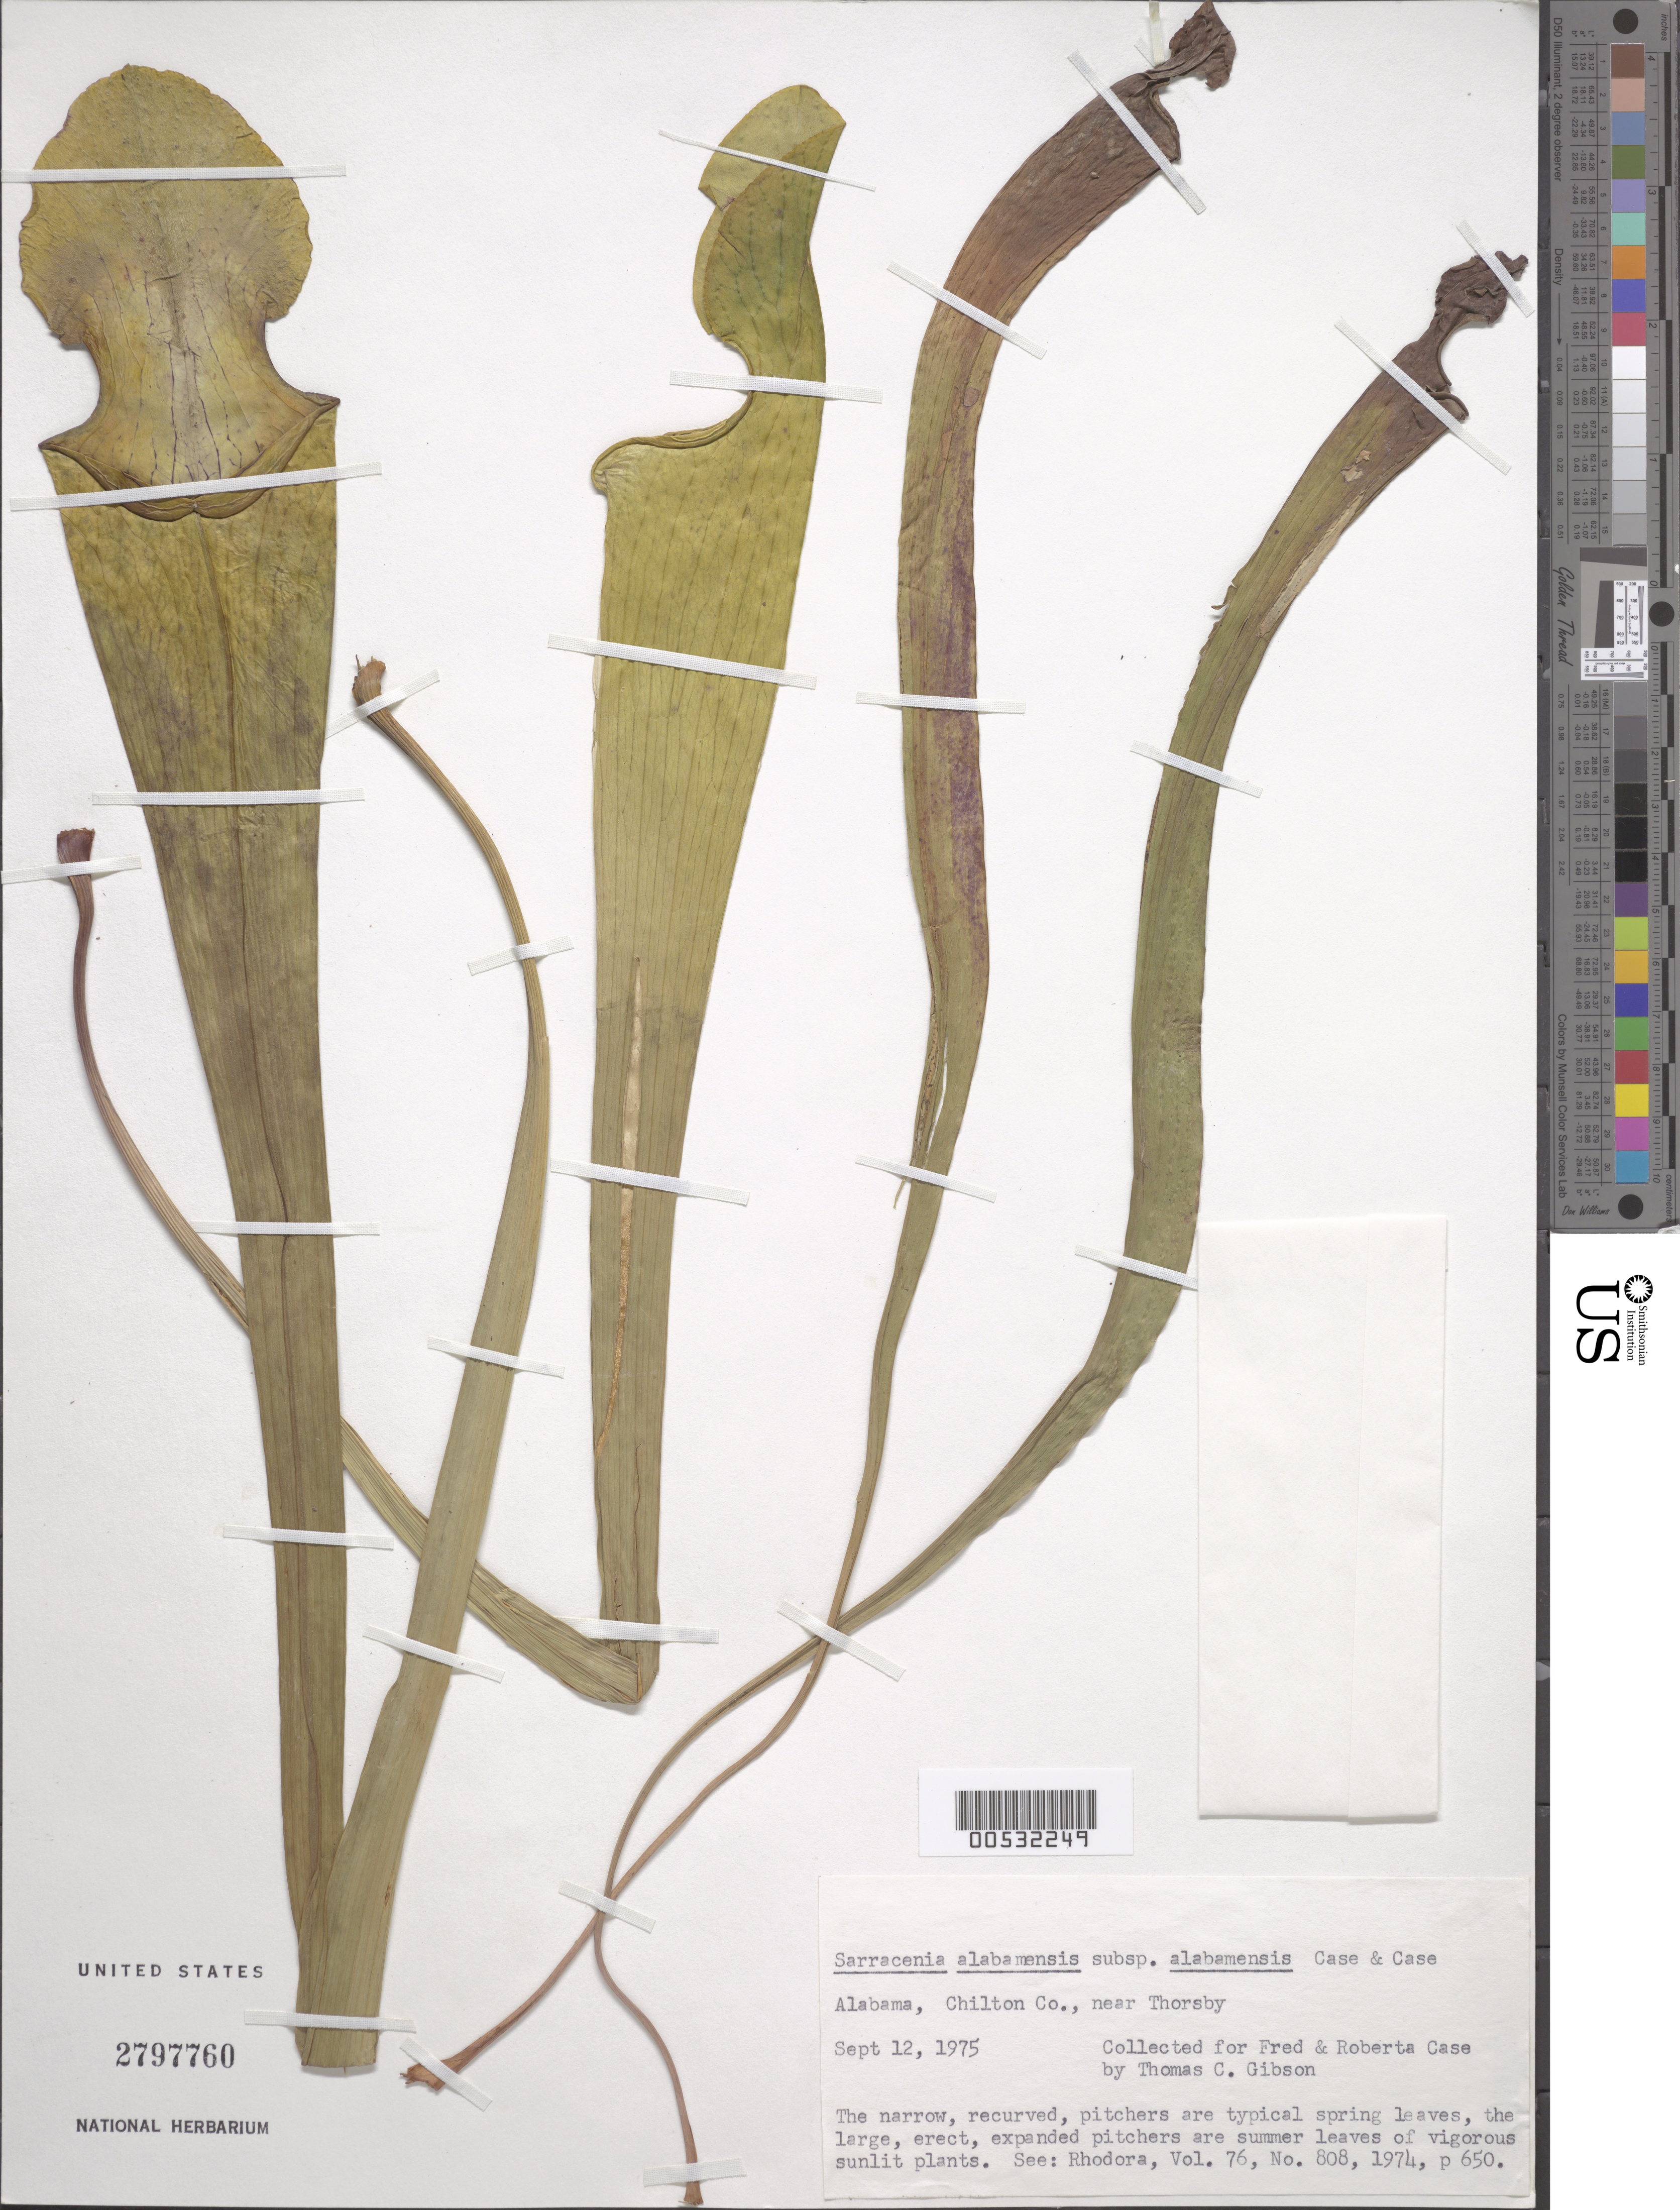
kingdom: Plantae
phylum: Tracheophyta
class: Magnoliopsida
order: Ericales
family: Sarraceniaceae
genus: Sarracenia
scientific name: Sarracenia alabamensis subsp. alabamensis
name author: Case & R.B. Case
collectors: T. C. Gibson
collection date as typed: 12 Sep 1975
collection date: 1975-09-12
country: United States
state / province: Alabama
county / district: Chilton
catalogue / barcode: US 2797760